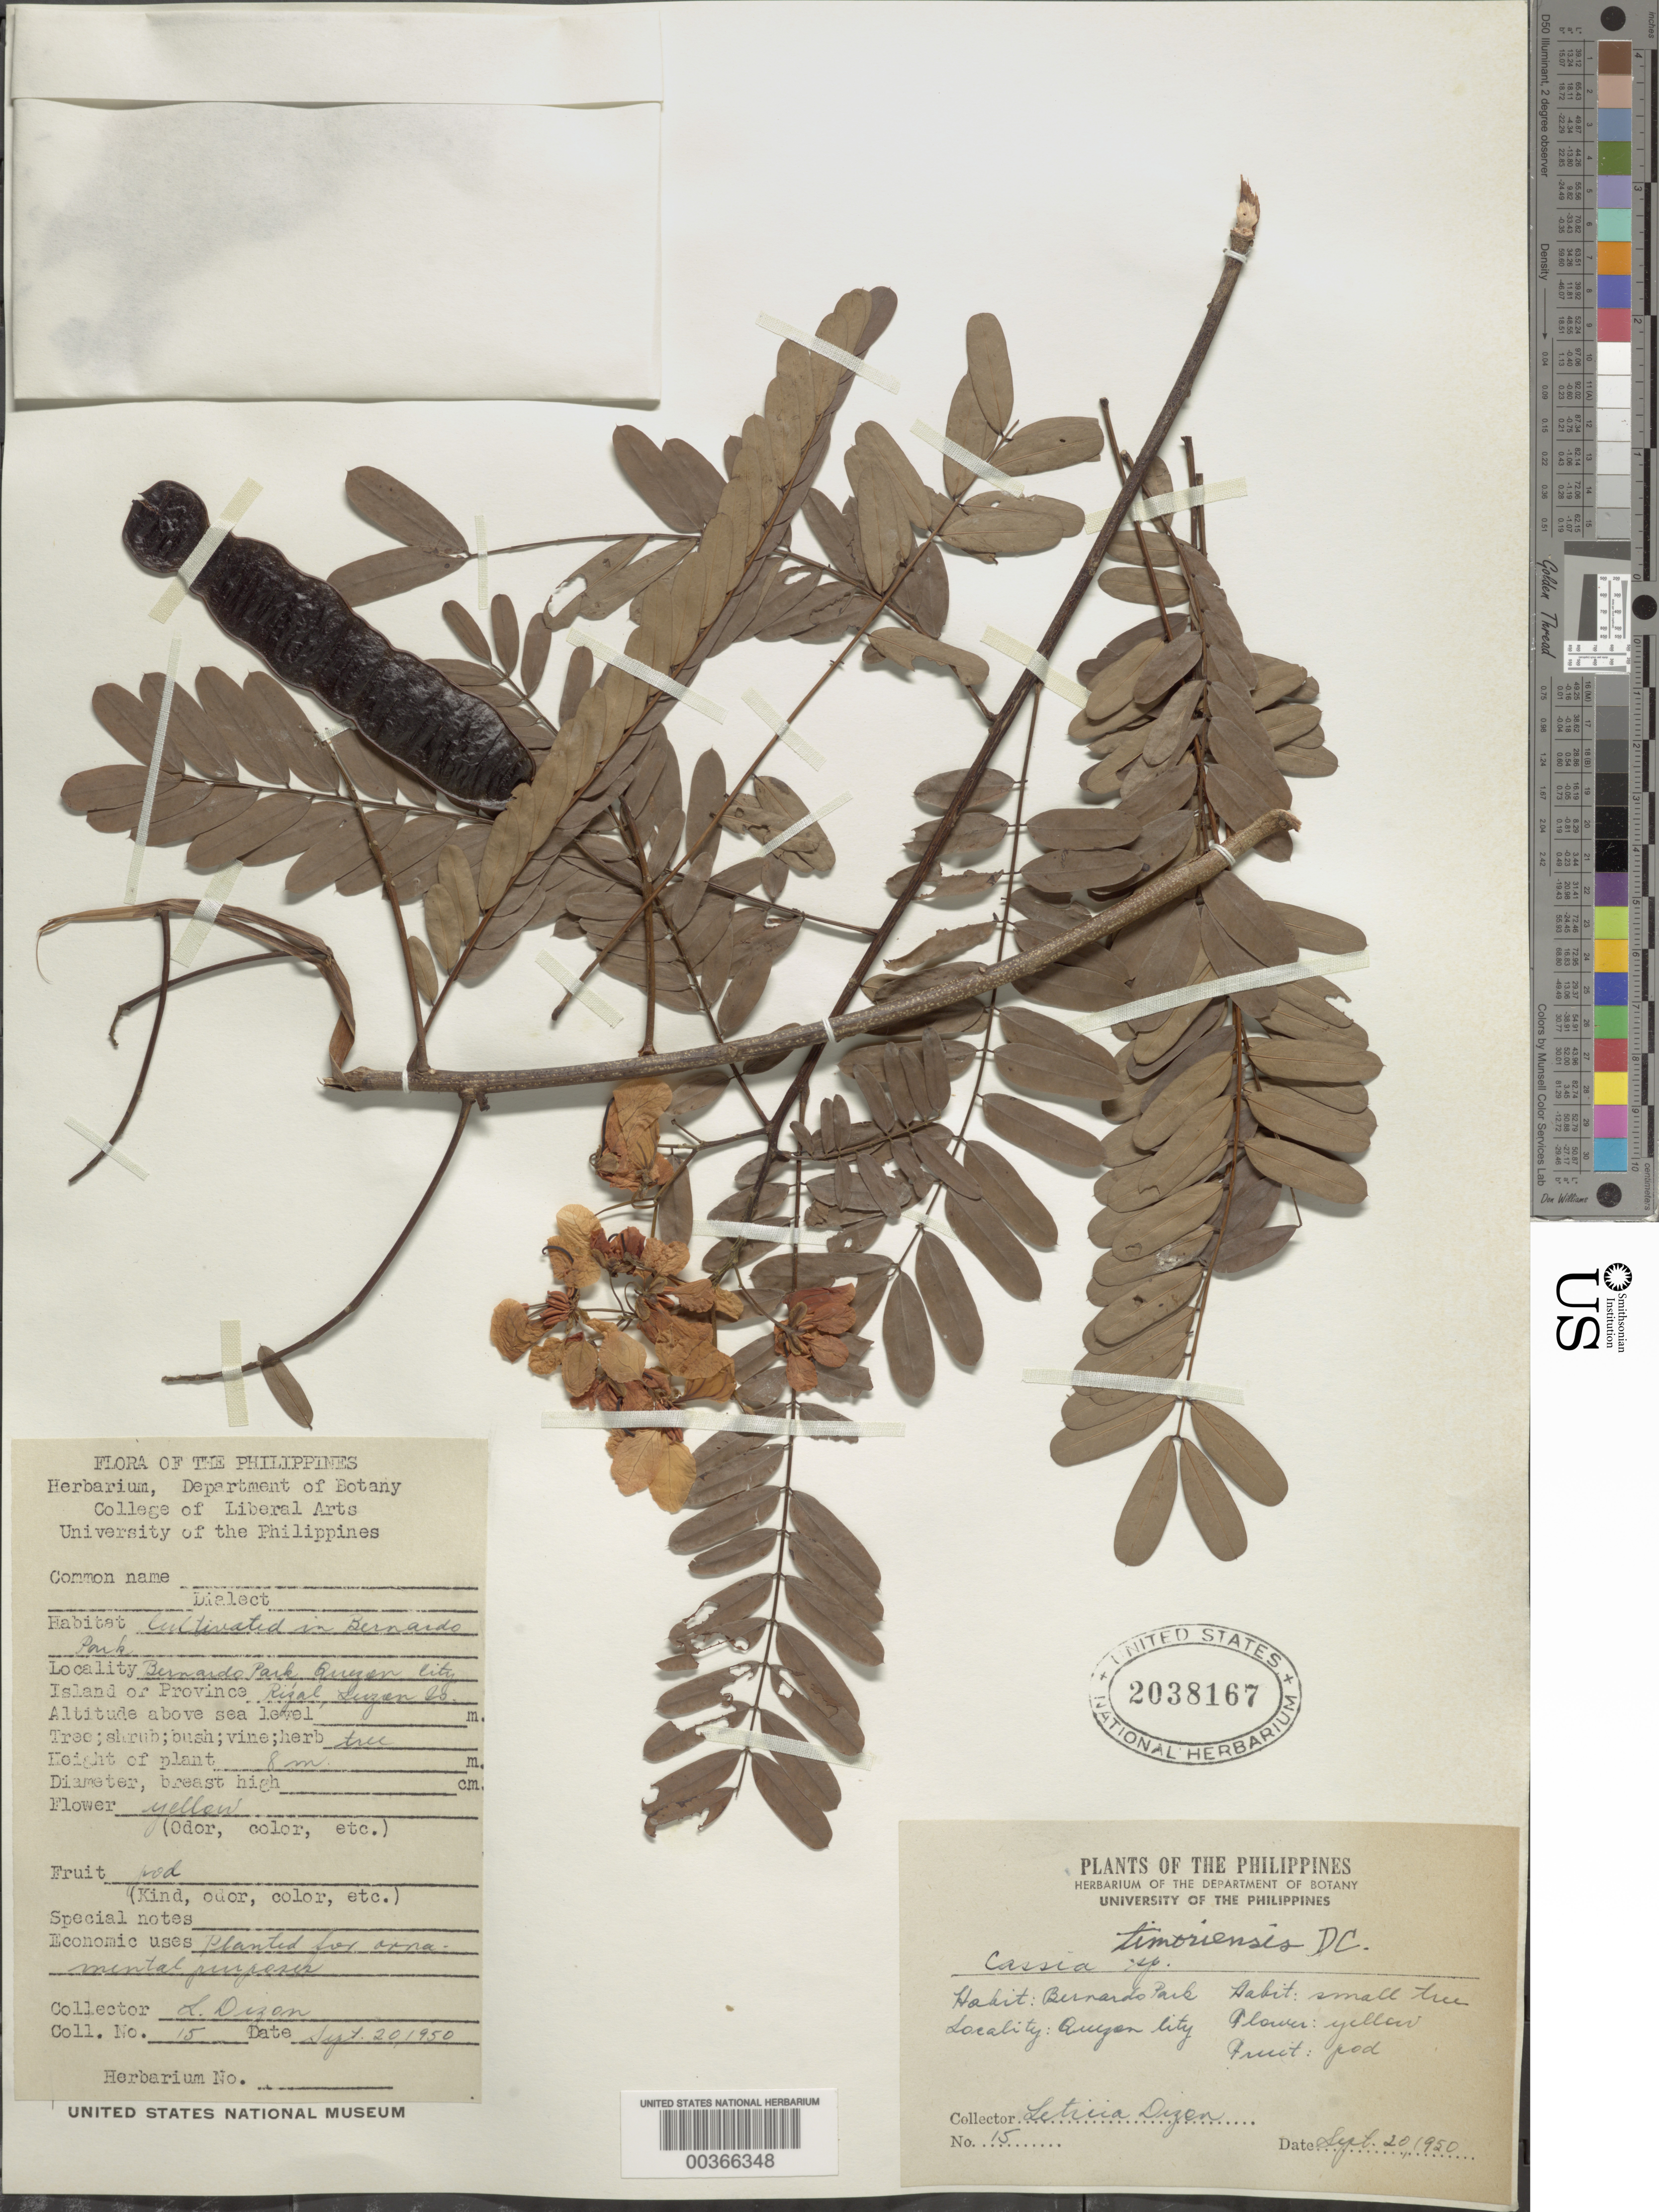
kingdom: Plantae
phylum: Tracheophyta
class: Magnoliopsida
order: Fabales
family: Fabaceae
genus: Senna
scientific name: Senna timorensis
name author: (DC.) H.S. Irwin & Barneby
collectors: L. Dizen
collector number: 15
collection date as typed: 20 Sep 1950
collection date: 1950-09-20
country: Philippines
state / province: National Capital Region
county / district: Quezon City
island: Luzon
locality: Bernardo park, quezon city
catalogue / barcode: US 2038167